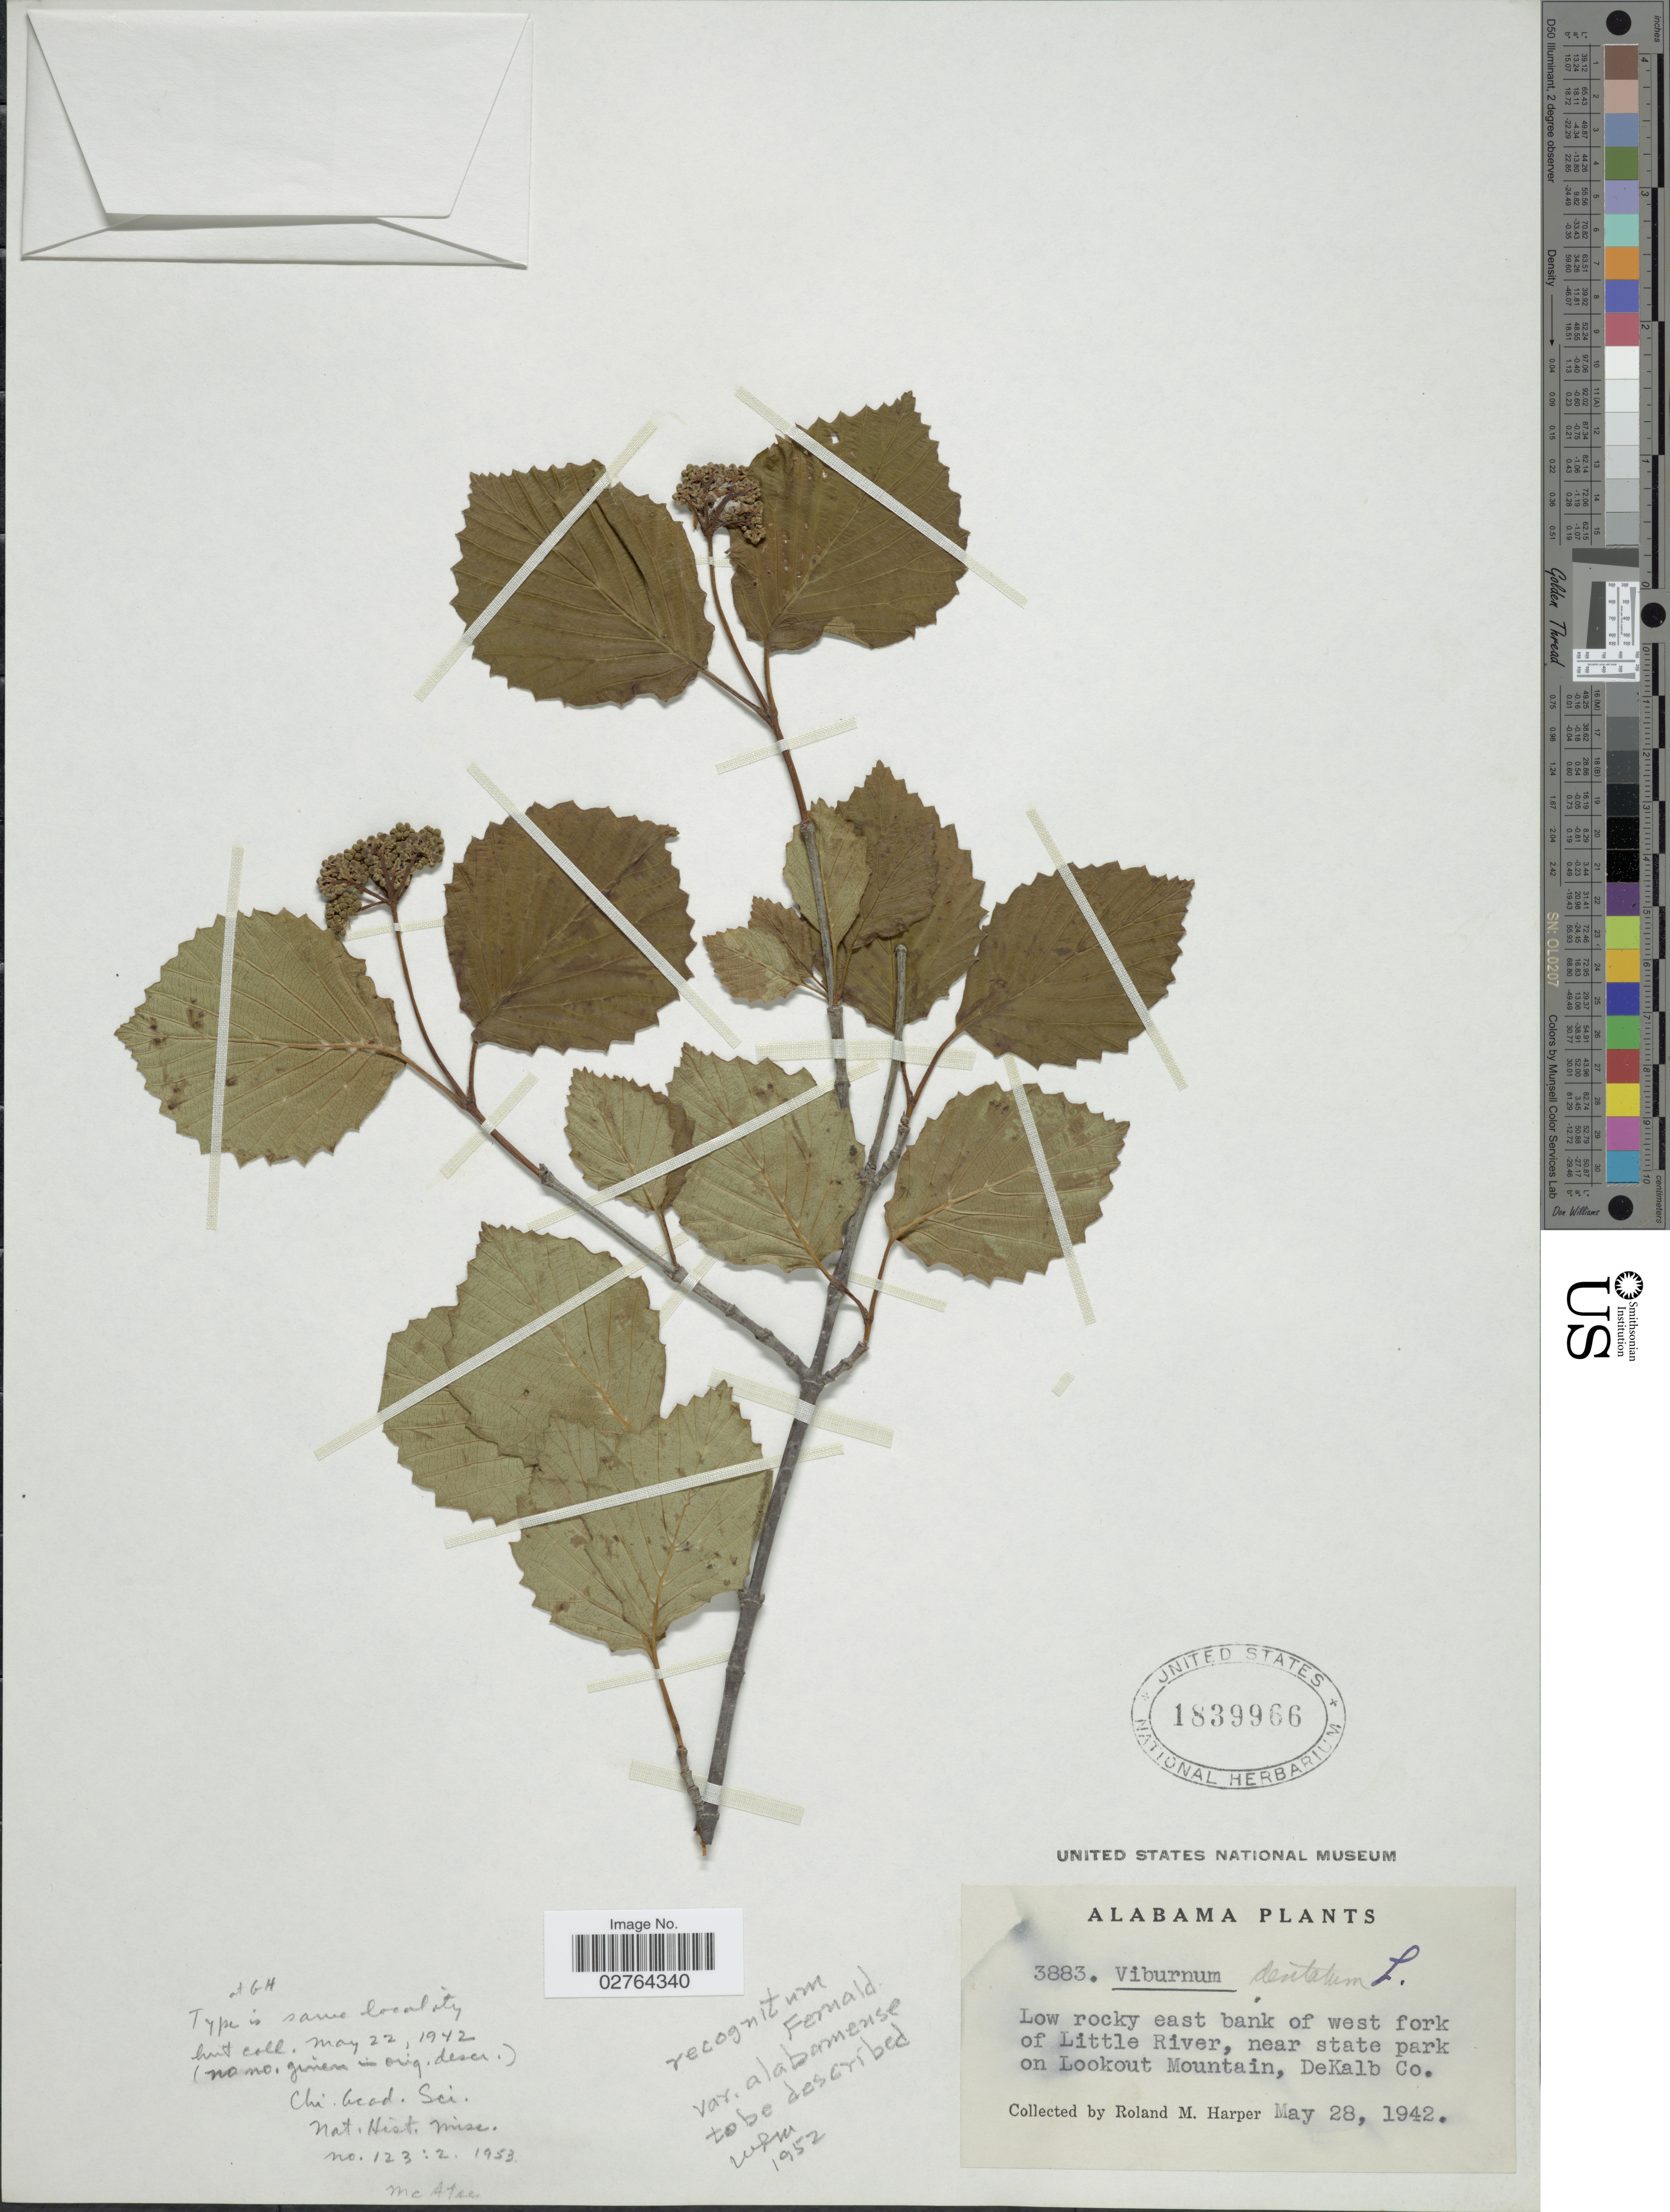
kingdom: Plantae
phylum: Tracheophyta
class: Magnoliopsida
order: Dipsacales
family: Viburnaceae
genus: Viburnum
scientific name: Viburnum recognitum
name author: Fernald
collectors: R. M. Harper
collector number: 3883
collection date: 1942-05-28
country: United States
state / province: Alabama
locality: Low rocky east bank of west fork of Little River, near state park on Lookout Mountain, Dekalb Co.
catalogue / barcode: US 1839966